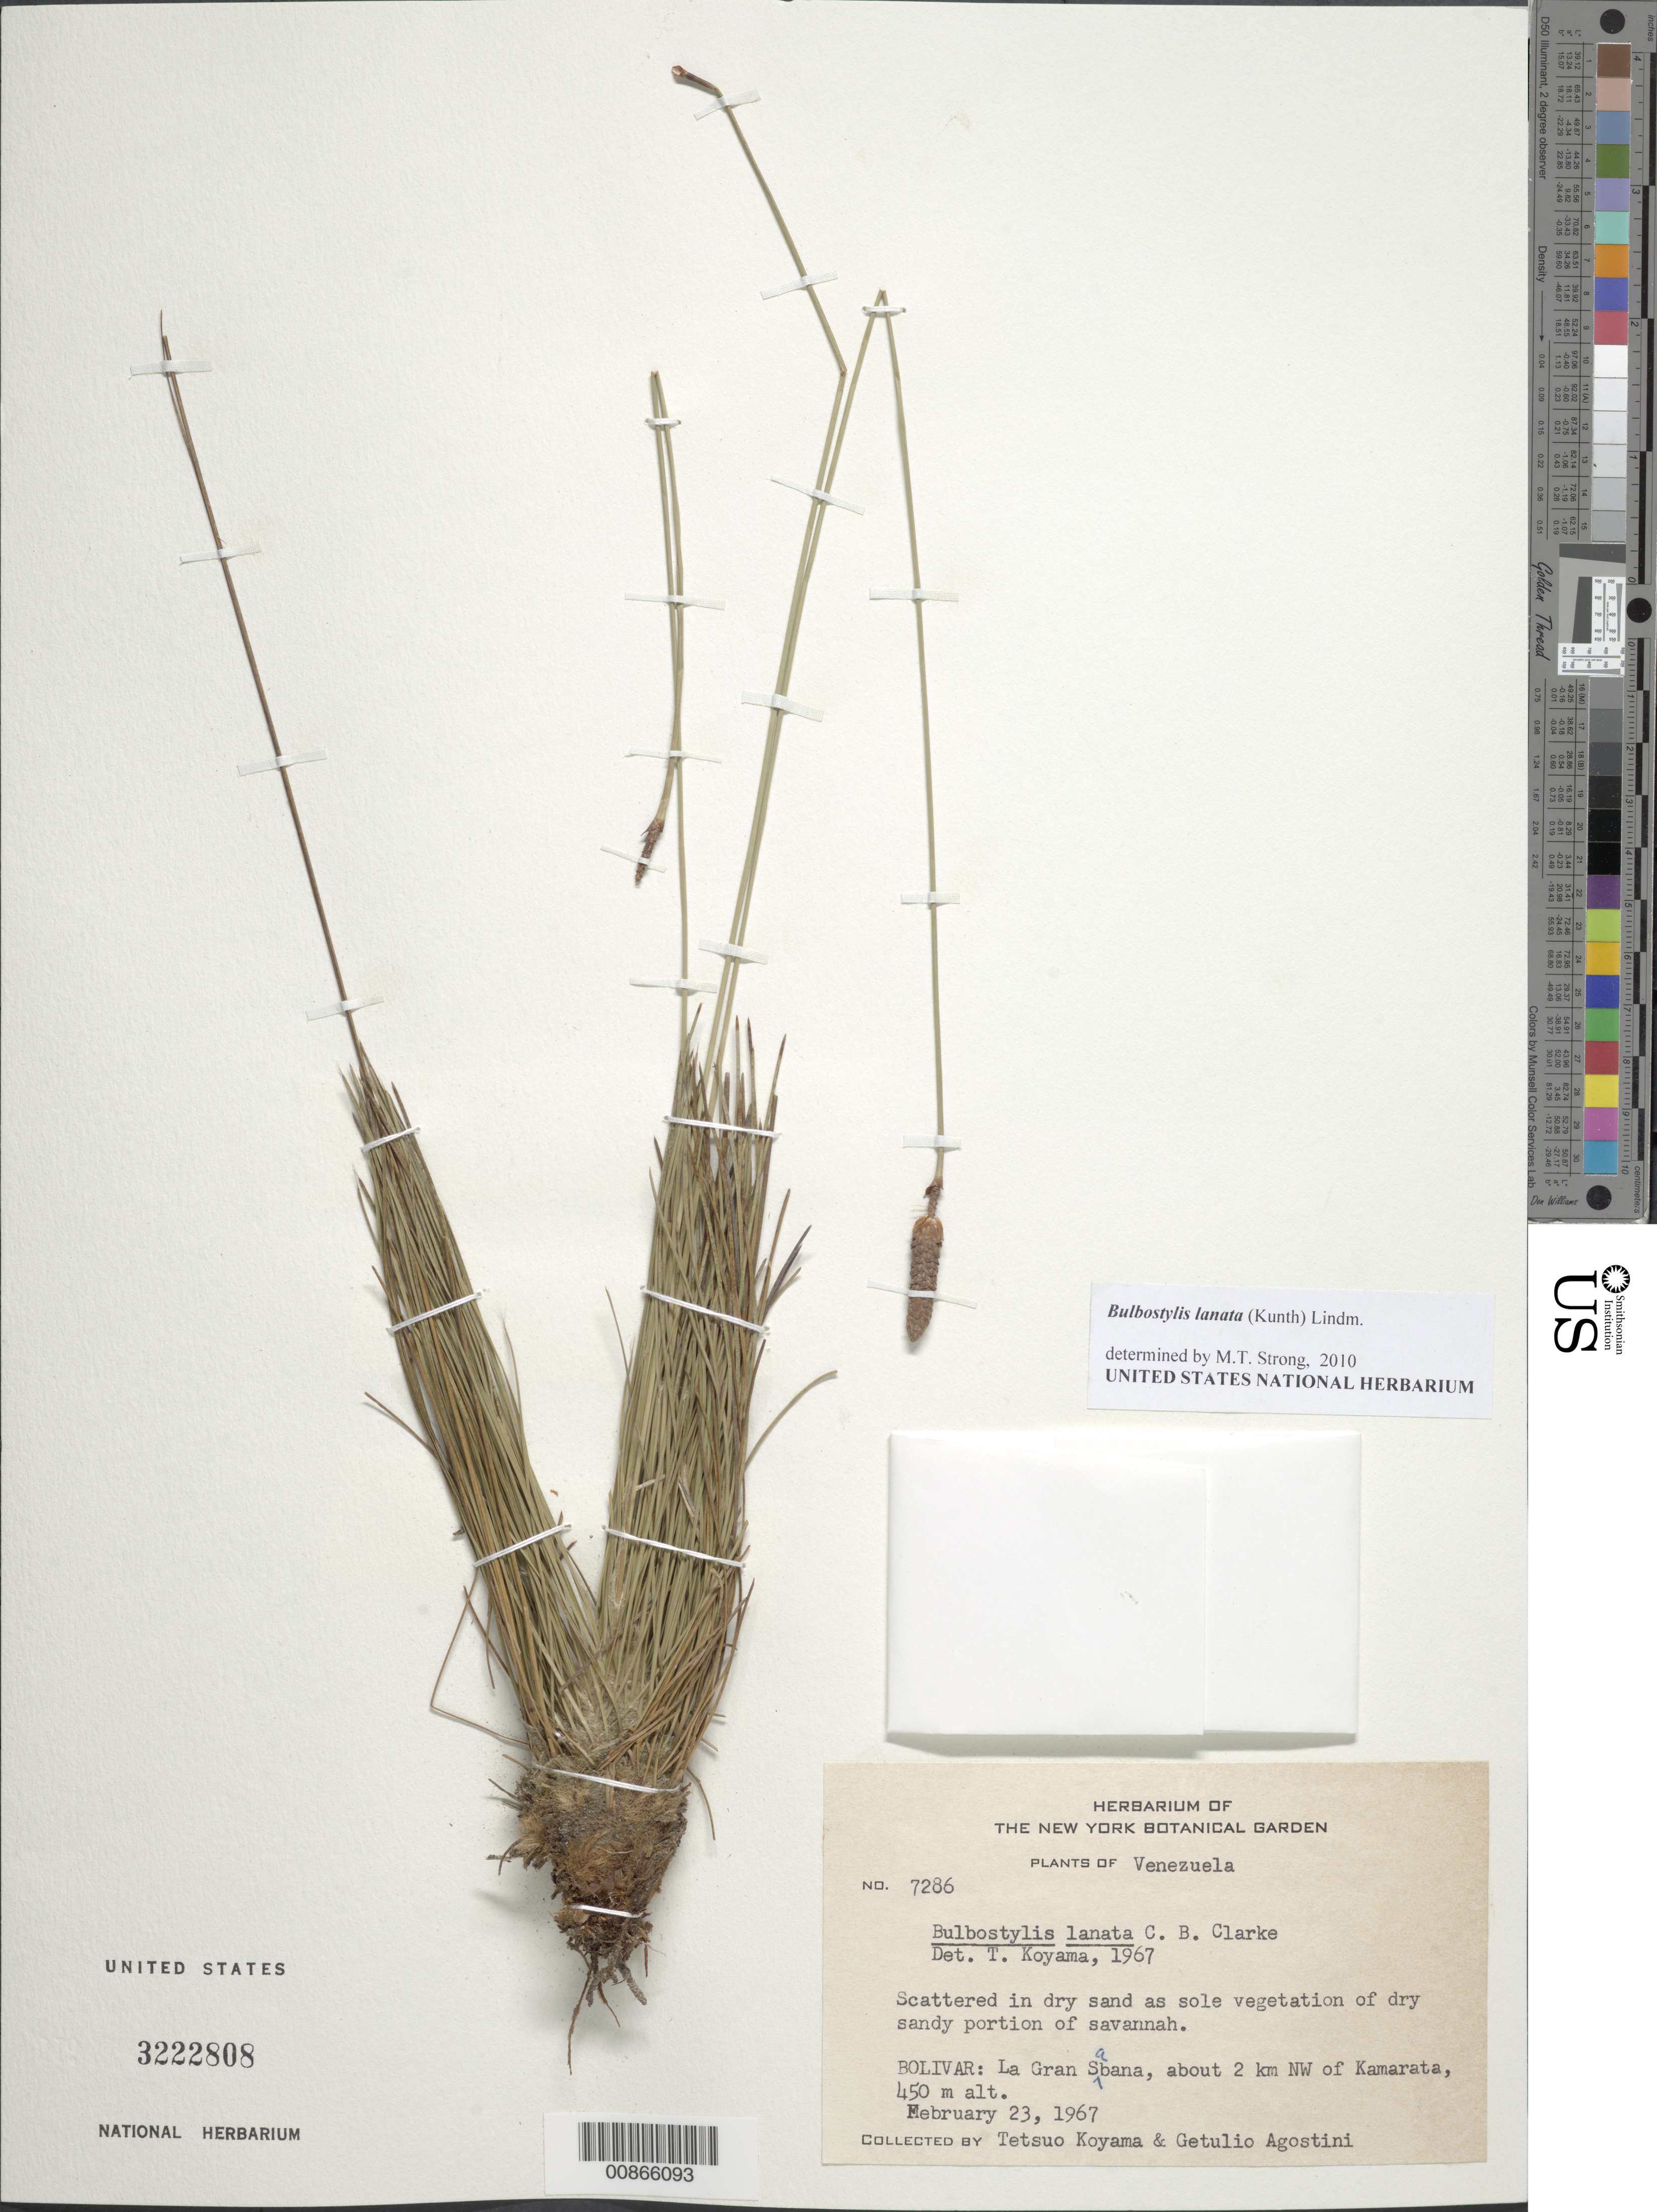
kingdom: Plantae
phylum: Tracheophyta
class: Liliopsida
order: Poales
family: Cyperaceae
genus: Bulbostylis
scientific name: Bulbostylis lanata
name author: (Kunth) Lindm.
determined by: Strong, M. T., (US), Smithsonian Institution - National Museum of Natural History (UNITED STATES)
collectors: T. Koyama & G. Agostini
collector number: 7286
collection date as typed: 23-Feb-67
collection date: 1967-02-23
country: Venezuela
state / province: Bolívar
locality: La Gran Sabana, ca. 2 km NW of Kamarata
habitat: Scattered in dry sand as sole vegetation of dry sandy portion of savanna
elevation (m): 450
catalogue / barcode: US 3222808